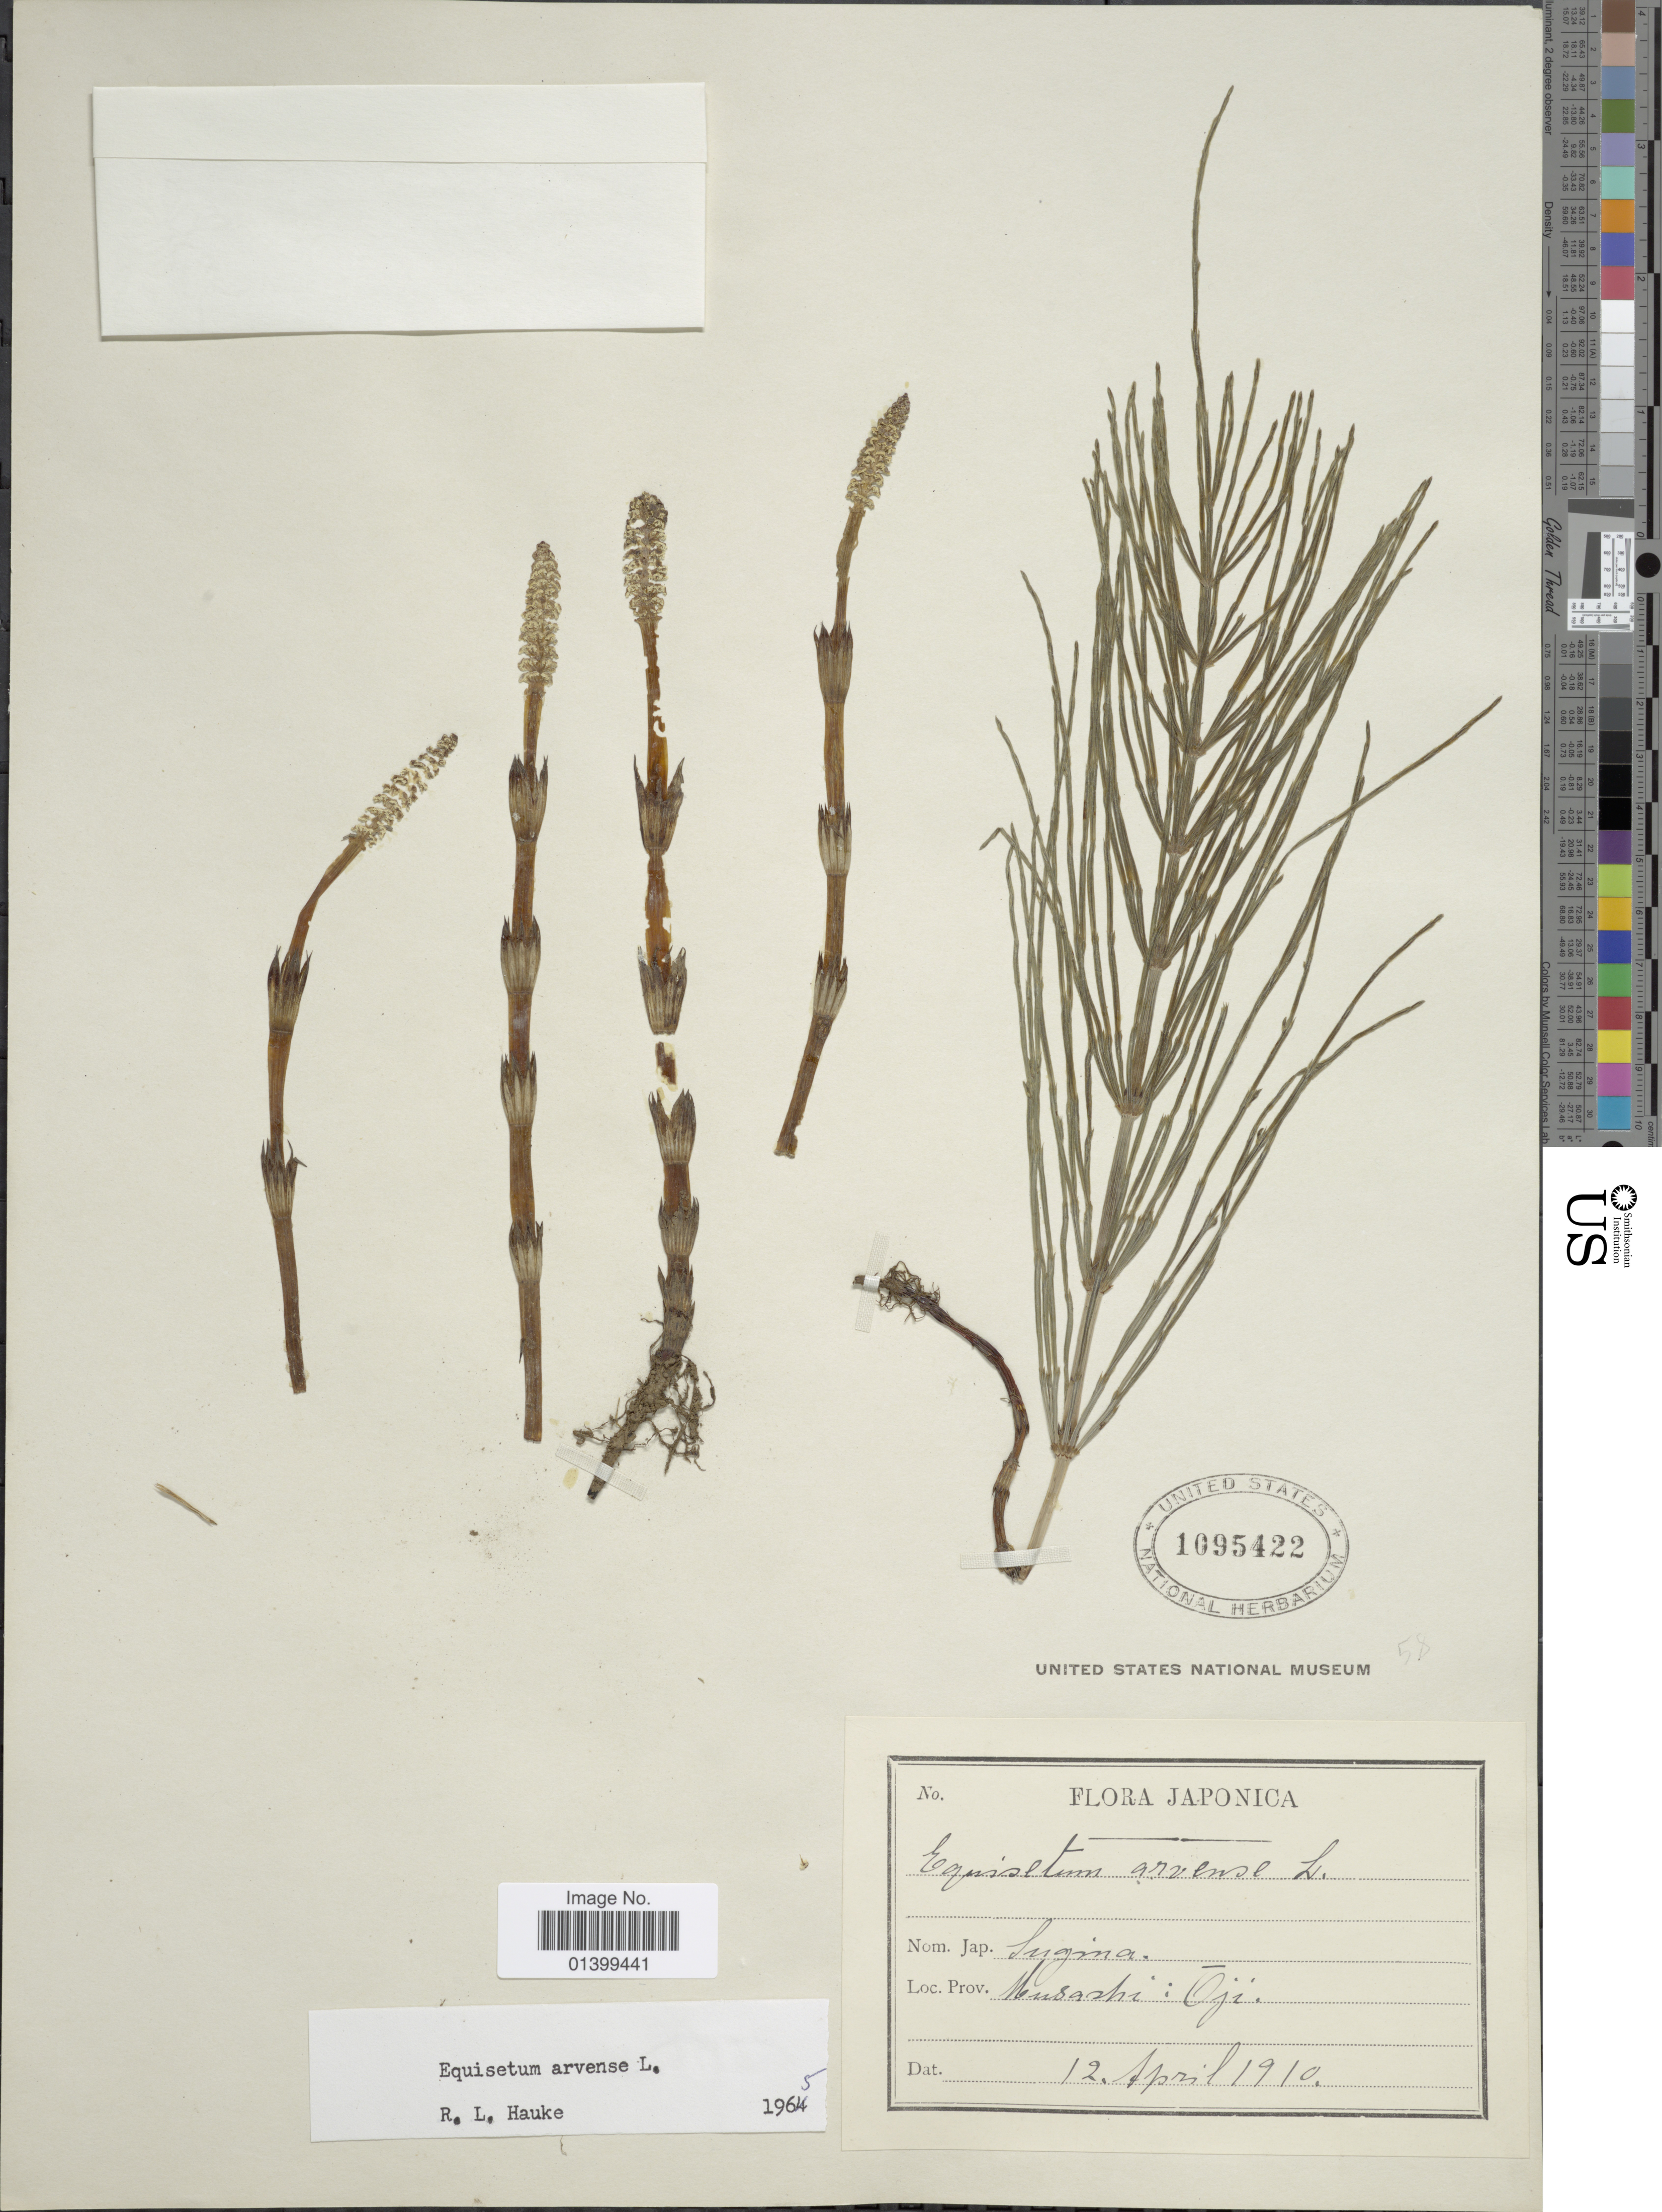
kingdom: Plantae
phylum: Tracheophyta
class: Polypodiopsida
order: Equisetales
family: Equisetaceae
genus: Equisetum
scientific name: Equisetum arvense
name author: L.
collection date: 1910-04-12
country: Japan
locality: Musashi: Oji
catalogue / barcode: US 1095422